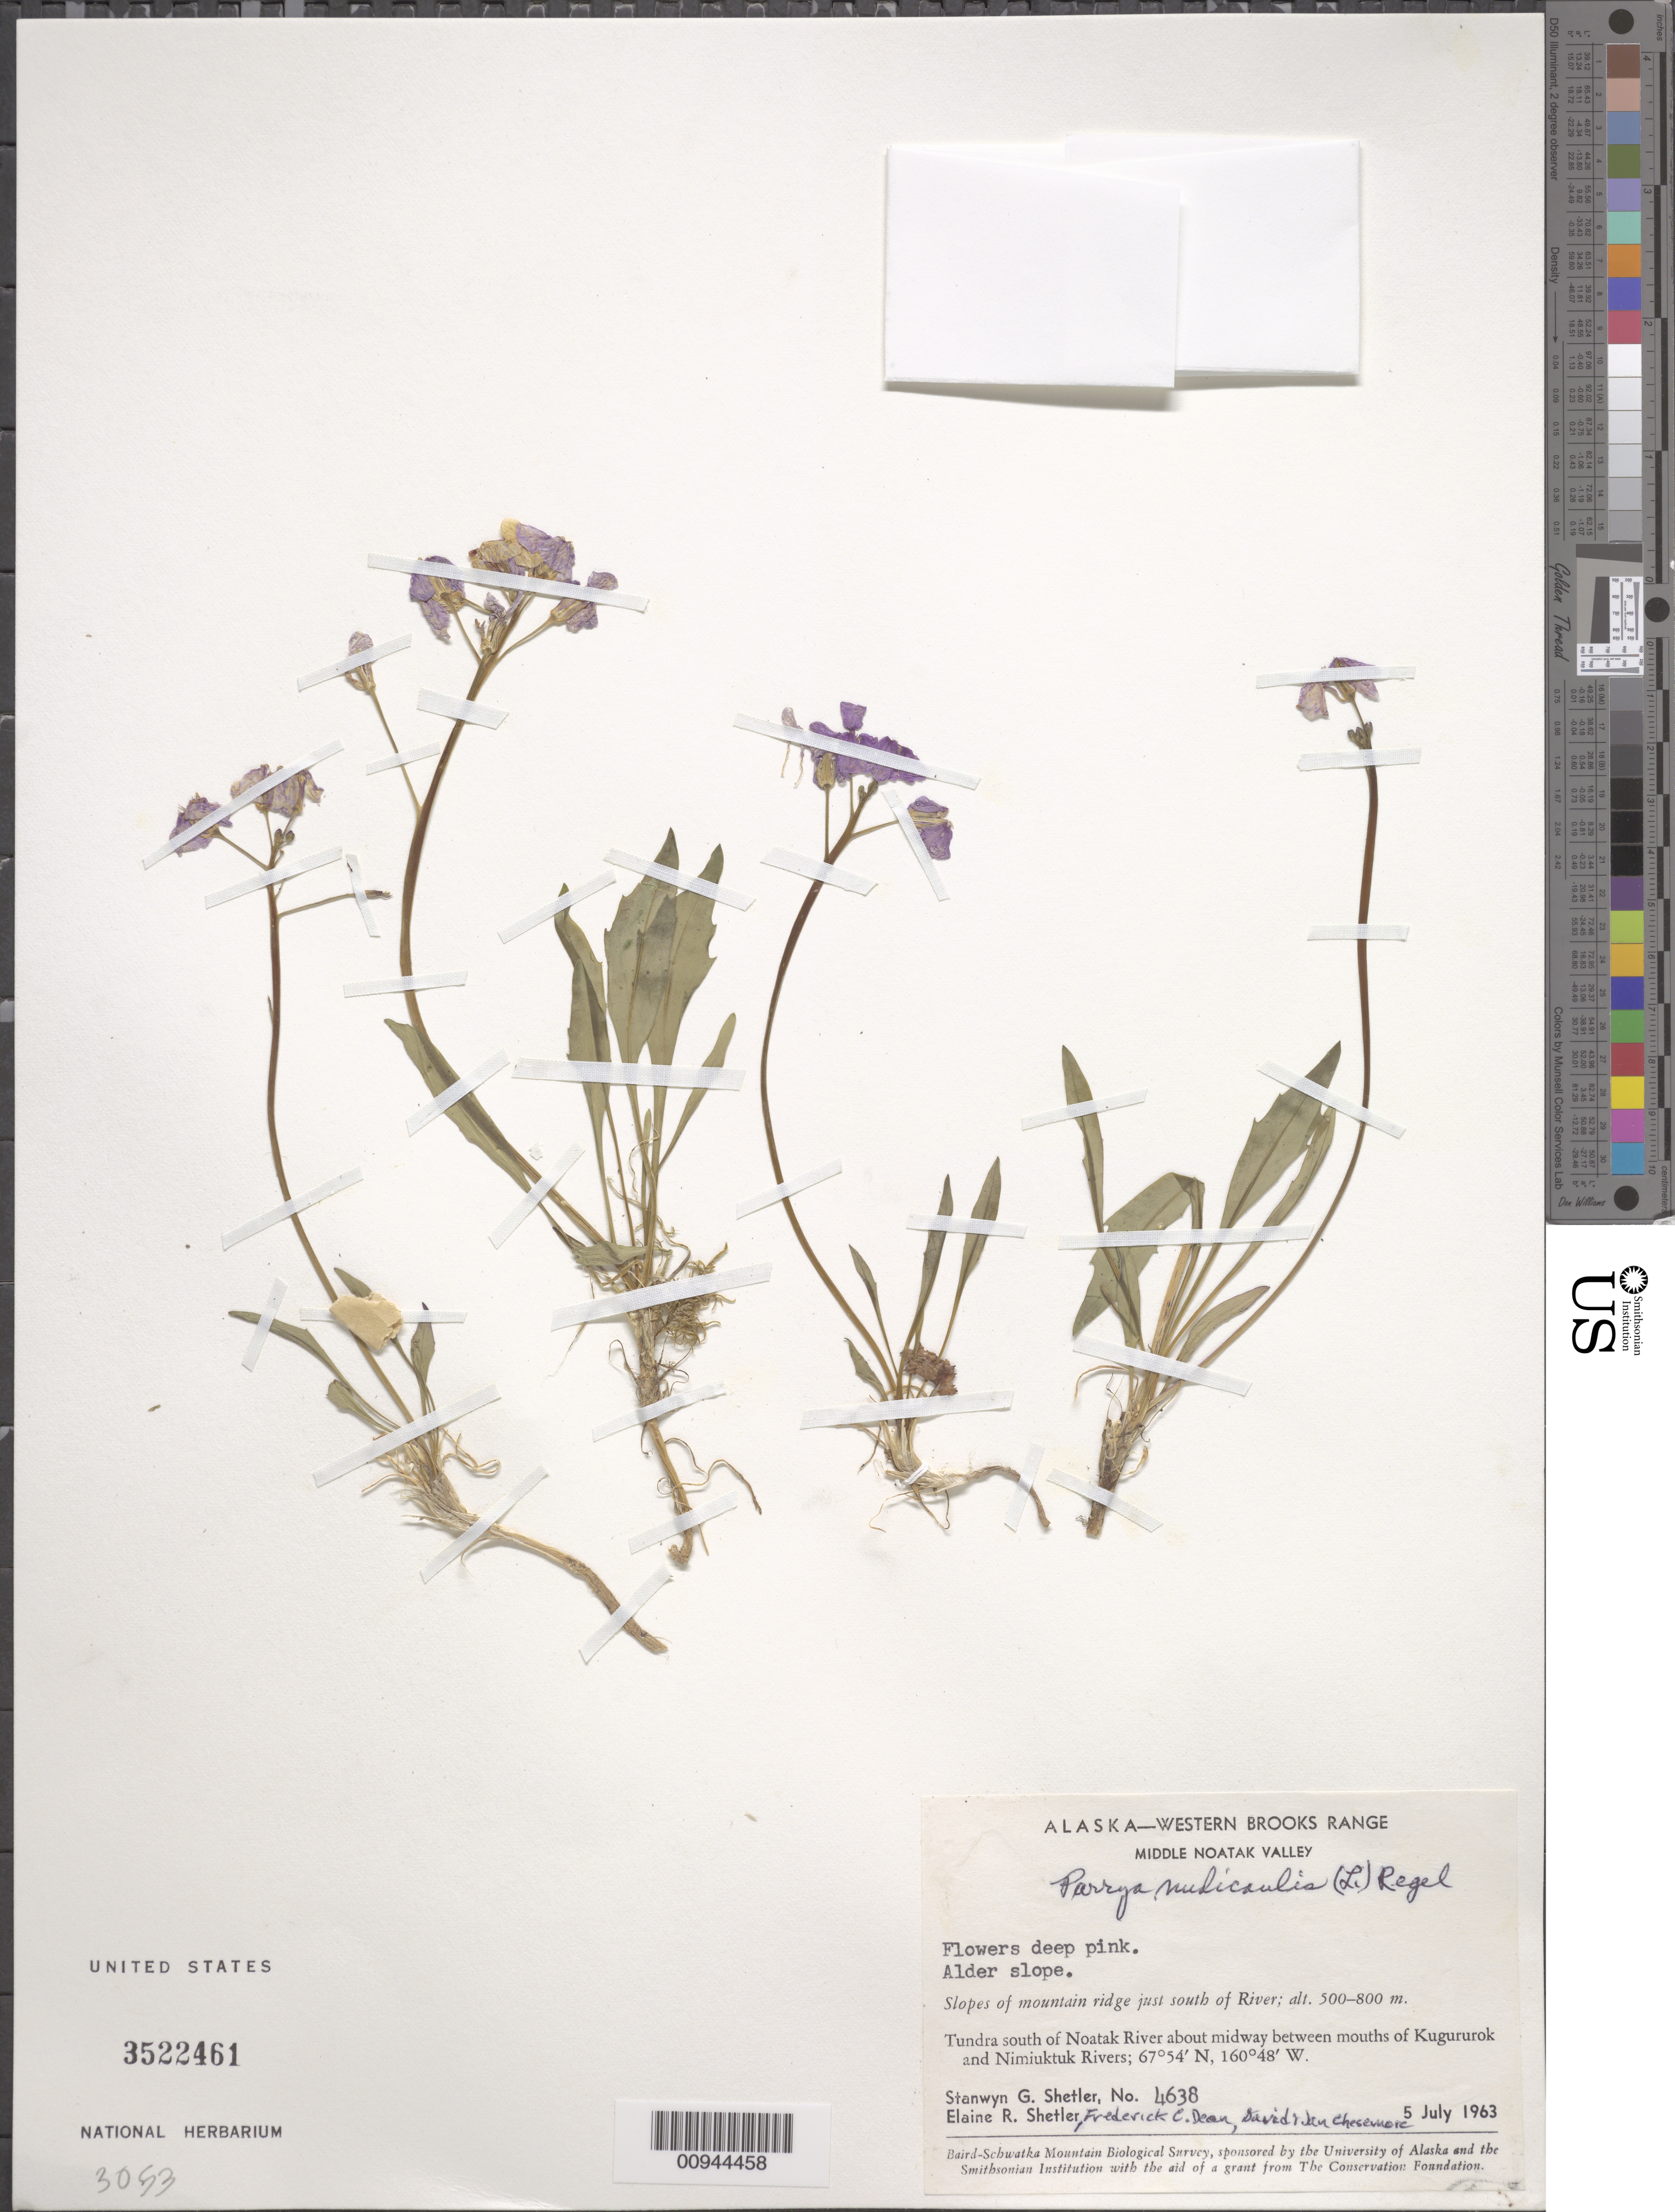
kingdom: Plantae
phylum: Tracheophyta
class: Magnoliopsida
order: Brassicales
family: Brassicaceae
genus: Parrya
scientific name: Parrya nudicaulis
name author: (L.) Regel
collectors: S. Shetler, E. R. Shetler, F. C. Dean, D. Chesemore & J. Chesemore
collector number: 4638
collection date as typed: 05 Jul 1963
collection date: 1963-07-05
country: United States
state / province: Alaska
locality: S of Noatak River about midway between mouths of Kugururok and Nimiuktuk Rivers. Western Brooks Range, Middle Noatak Valley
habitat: Tundra. Slopes of mountain ridge just south of River. Alder slope.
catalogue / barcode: US 3522461